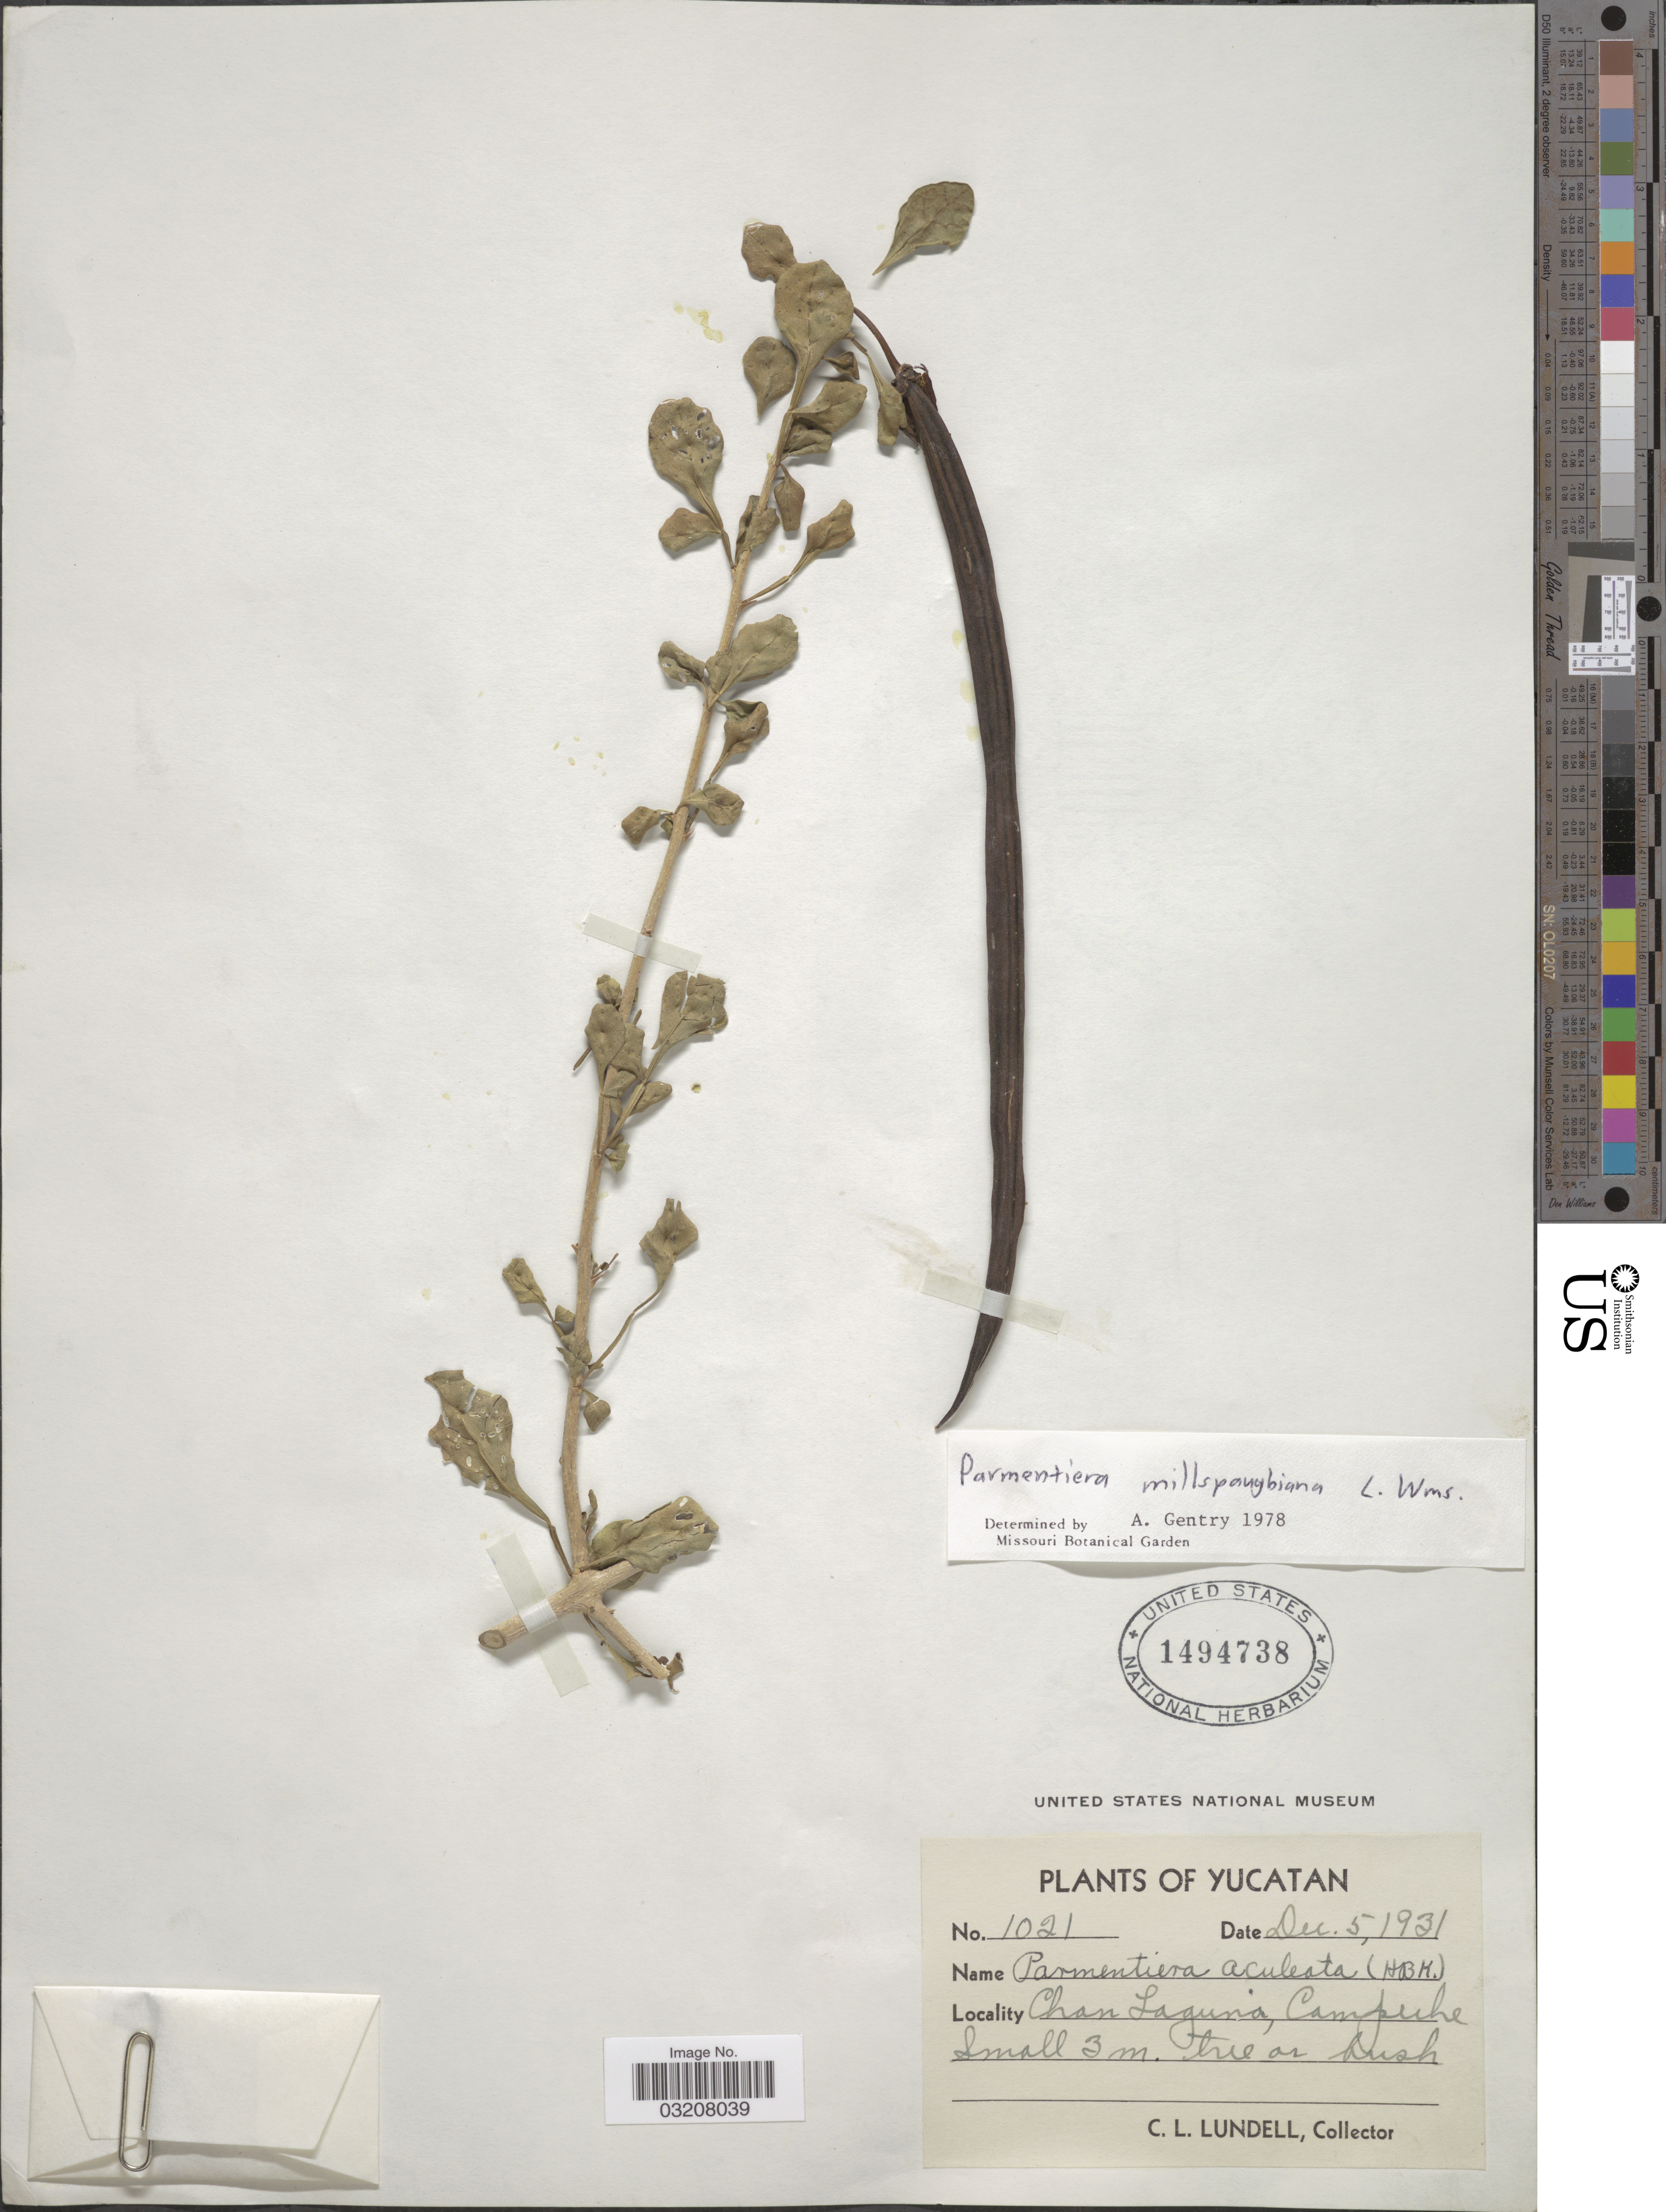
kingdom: Plantae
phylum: Tracheophyta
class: Magnoliopsida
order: Lamiales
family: Bignoniaceae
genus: Parmentiera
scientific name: Parmentiera millspaughiana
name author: L.O. Williams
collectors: C. L. Lundell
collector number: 1021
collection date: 1931-12-05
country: Mexico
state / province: Yucatán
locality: Chan Laguna, Campeche.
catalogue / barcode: US 1494738